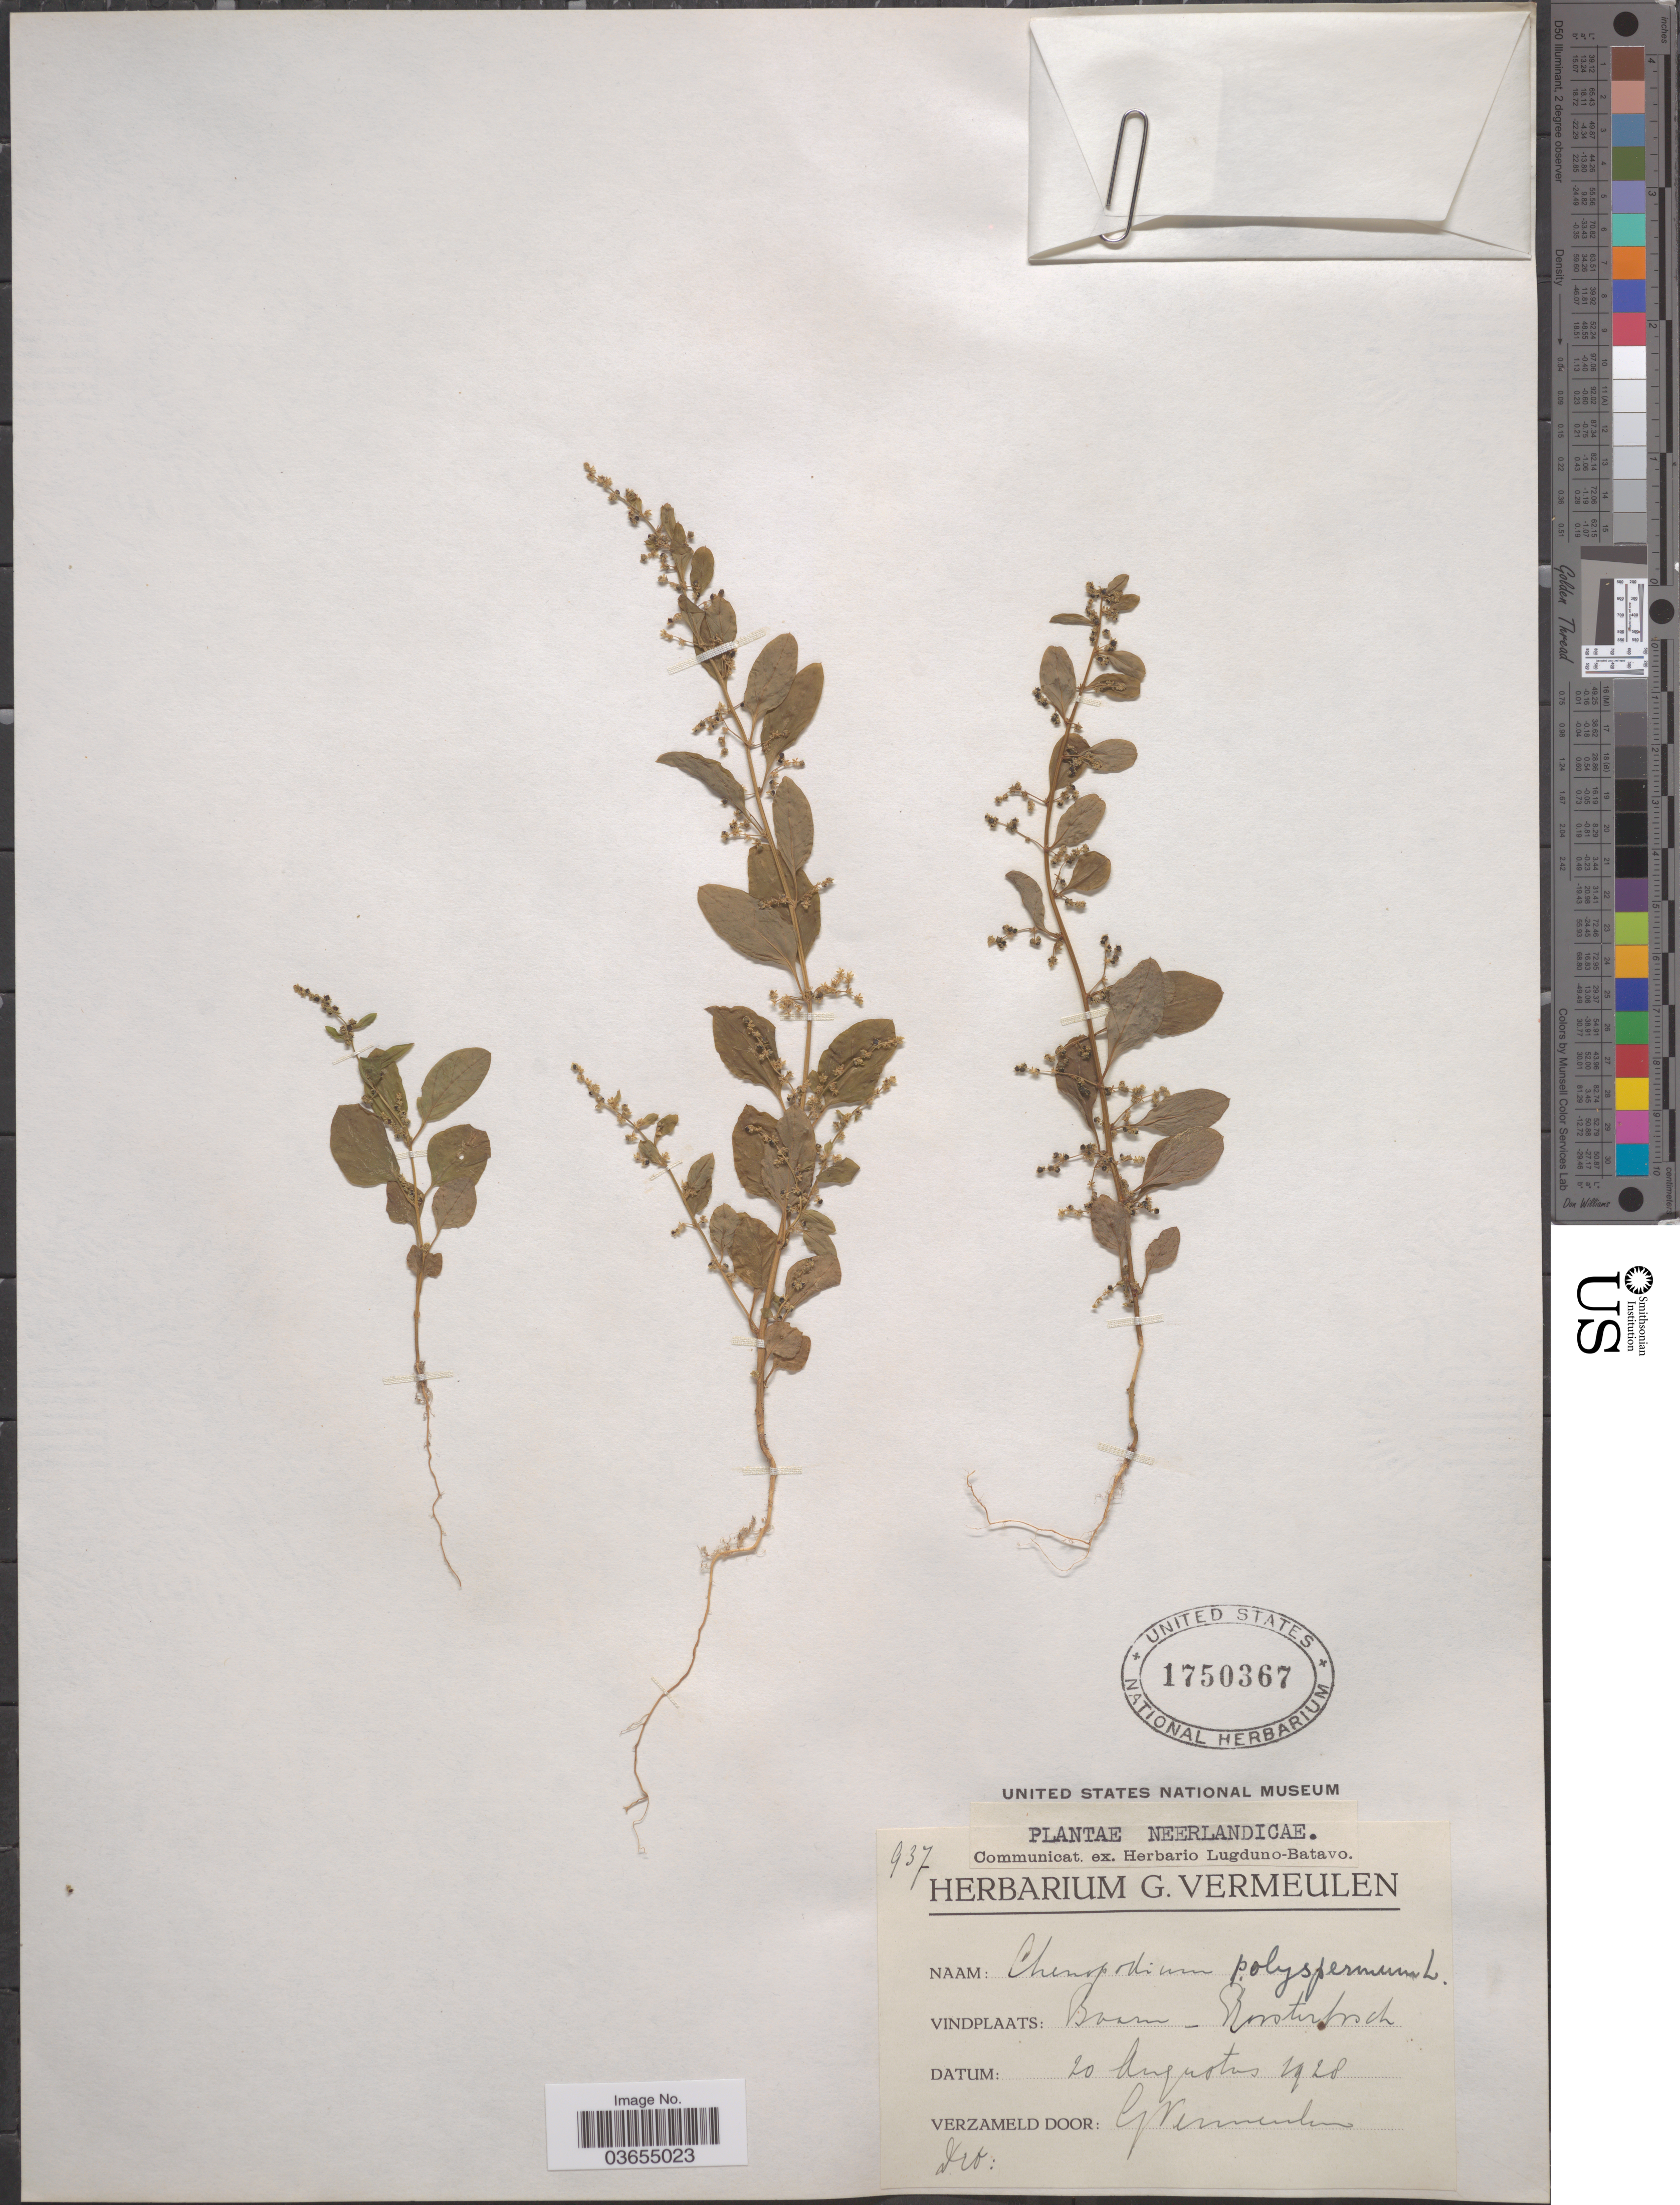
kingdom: Plantae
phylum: Tracheophyta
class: Magnoliopsida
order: Caryophyllales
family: Amaranthaceae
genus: Lipandra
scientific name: Lipandra polysperma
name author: (L.) S. Fuentes et al.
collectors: G. Vermeulen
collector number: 937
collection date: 1928-08-20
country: Netherlands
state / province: Utrecht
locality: Neerlandicae. Baarn-Roosterbosch.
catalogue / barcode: US 1750367